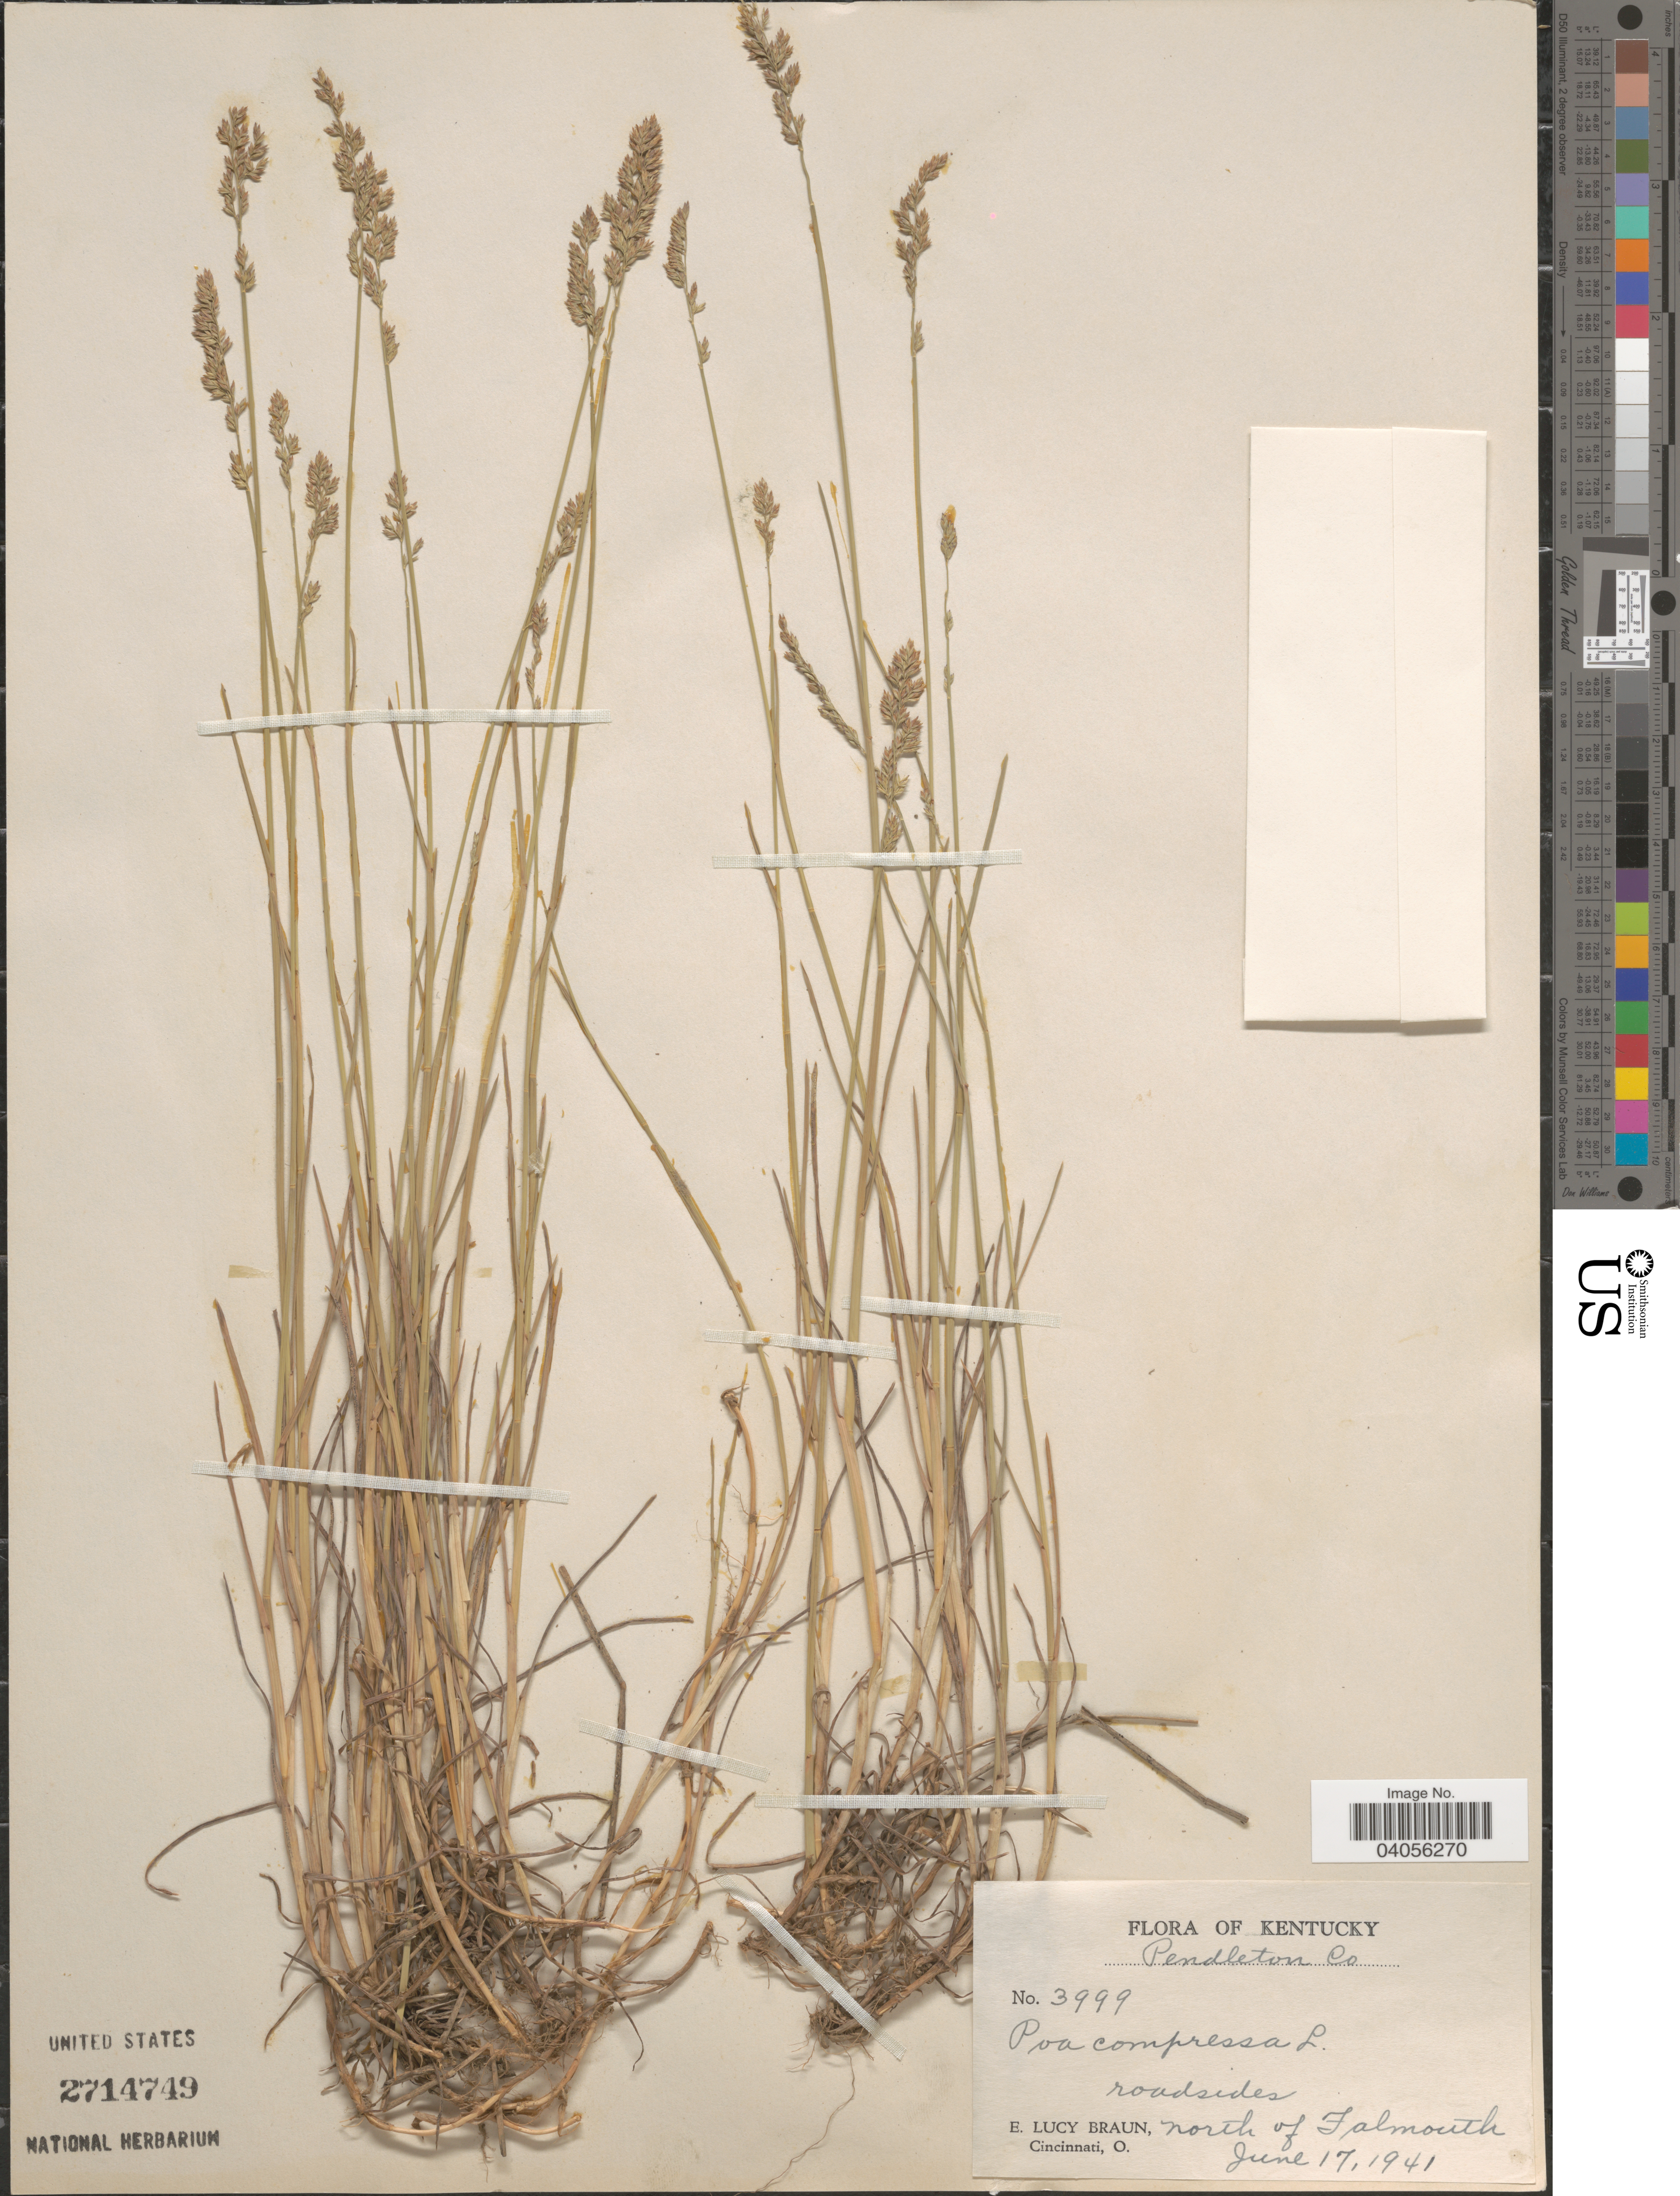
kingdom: Plantae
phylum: Tracheophyta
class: Liliopsida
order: Poales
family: Poaceae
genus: Poa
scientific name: Poa compressa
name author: L.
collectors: E. L. Braun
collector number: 3999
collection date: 1941-06-17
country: United States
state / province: Kentucky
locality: Pendleton Co. North of Falmouth.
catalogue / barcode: US 2714749